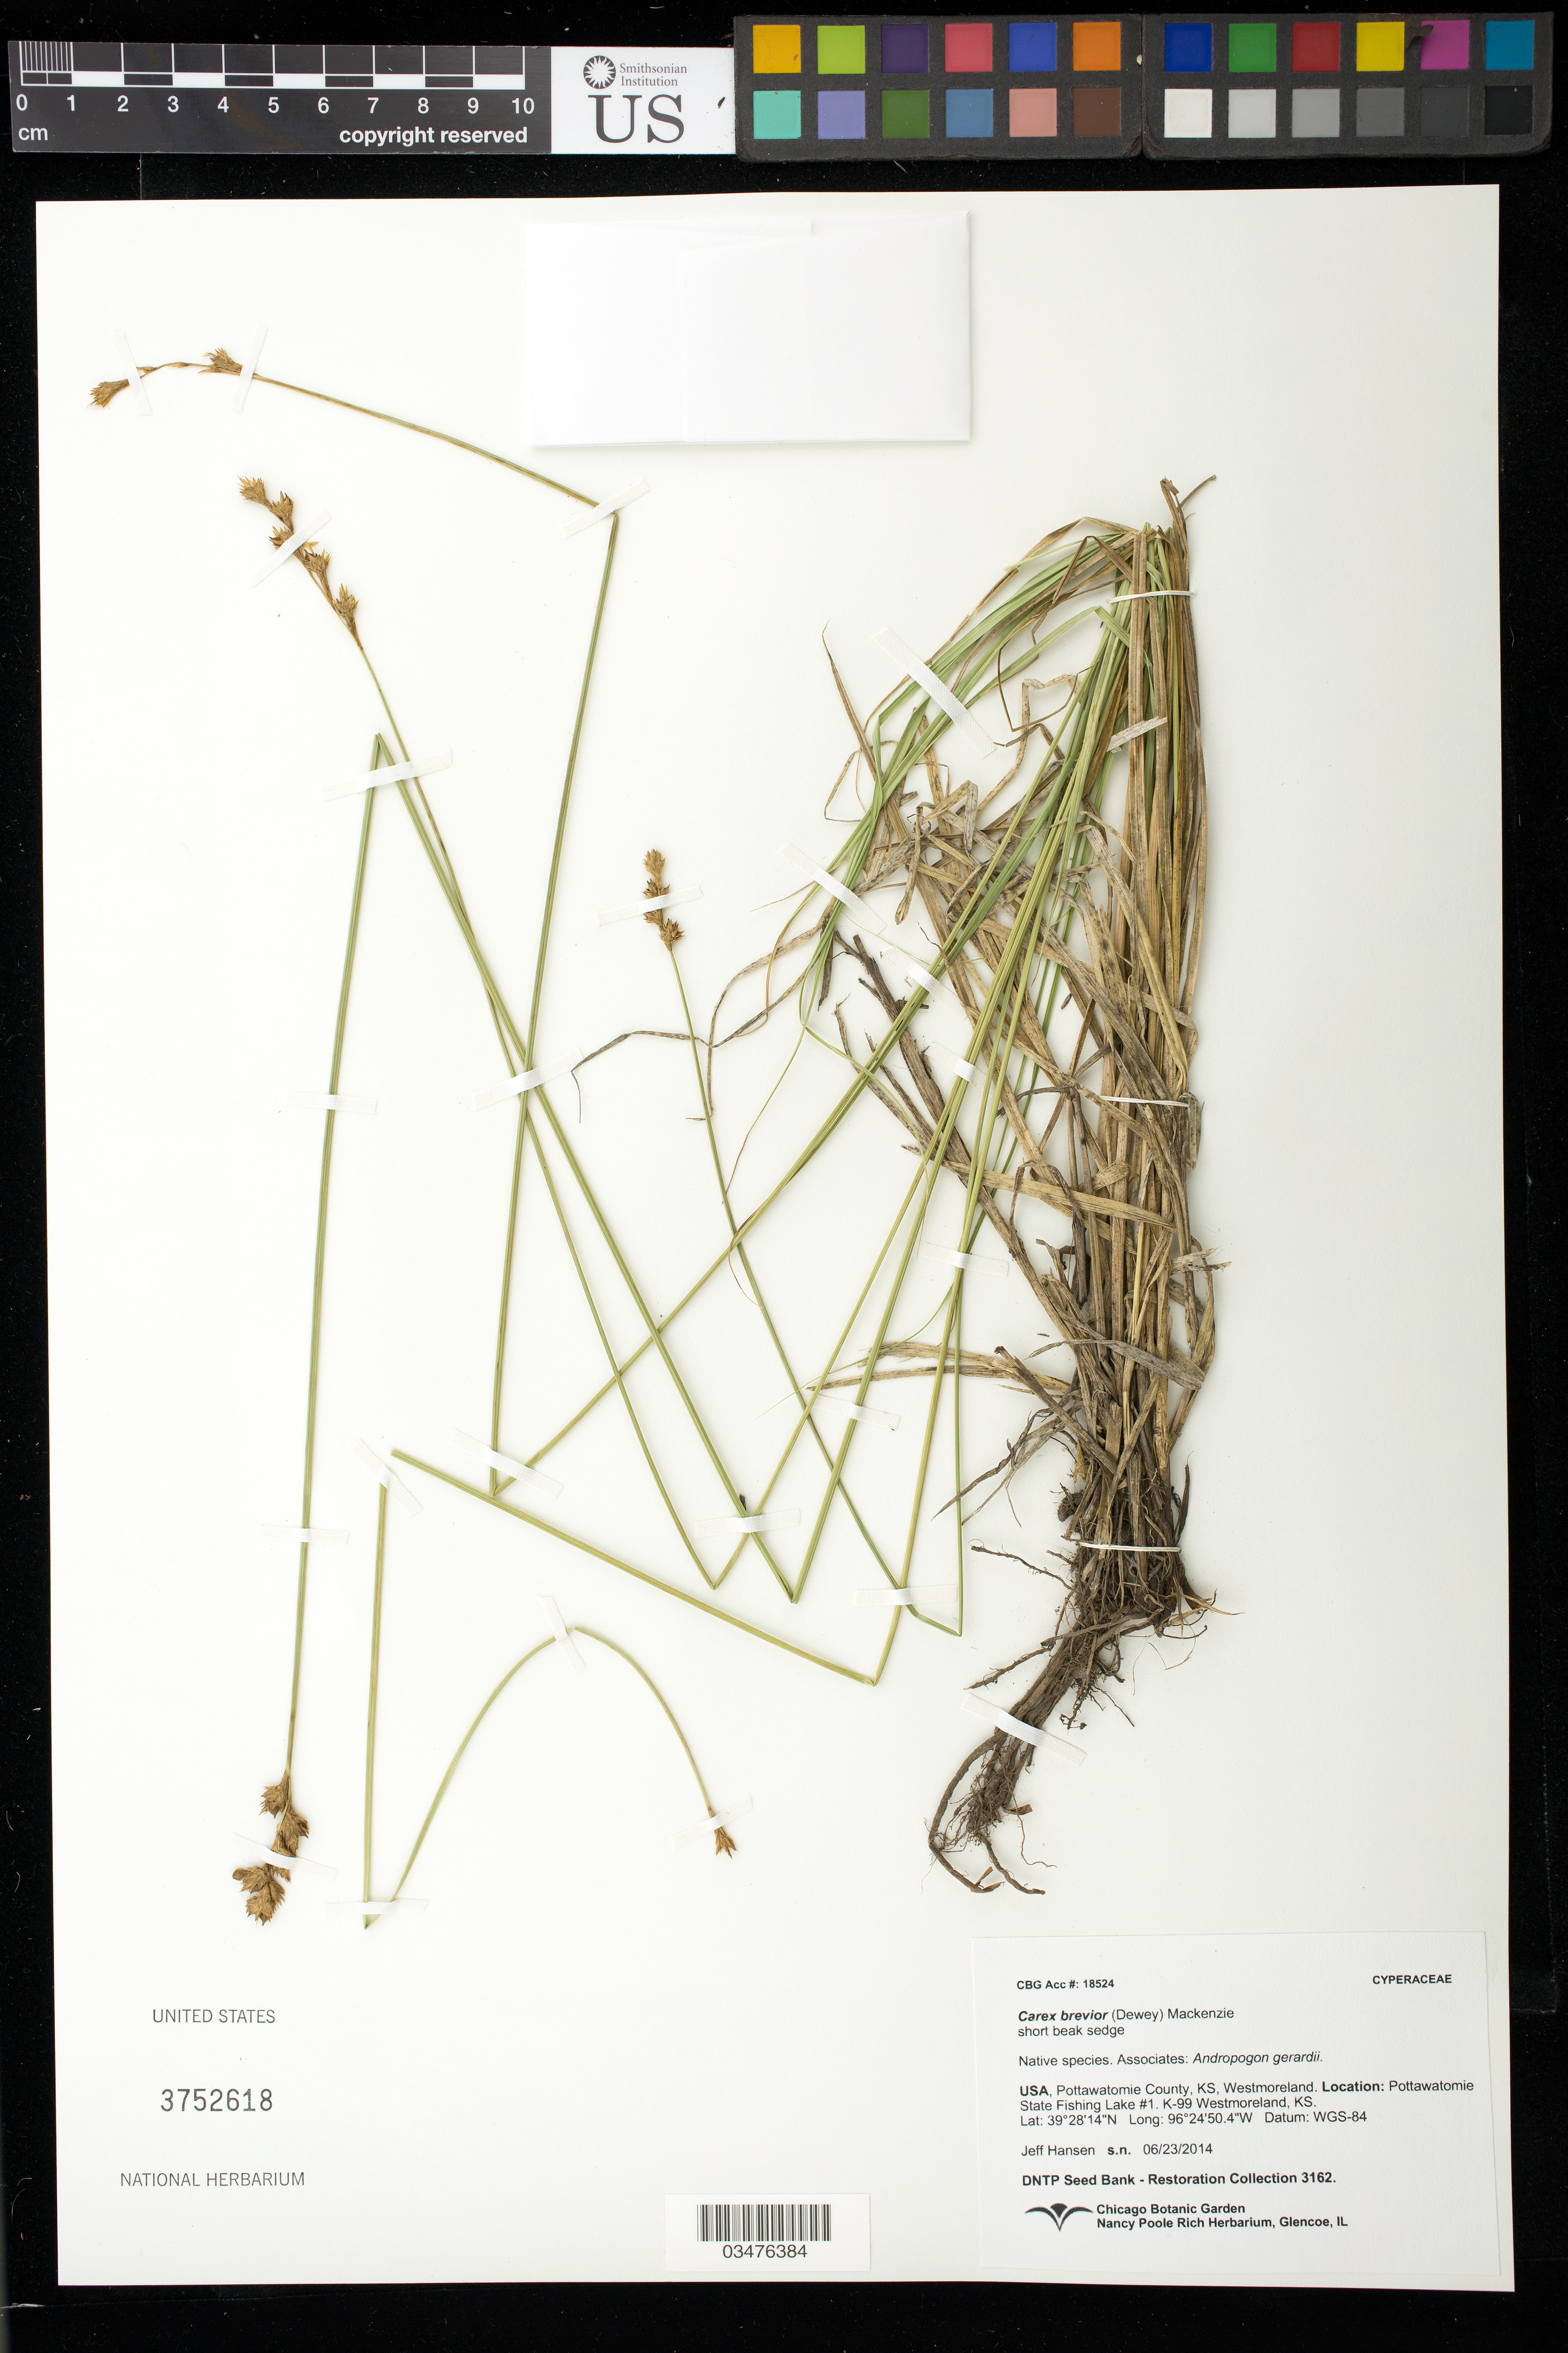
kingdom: Plantae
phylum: Tracheophyta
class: Liliopsida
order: Poales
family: Cyperaceae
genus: Carex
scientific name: Carex brevior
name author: (Dewey) Mack. ex Lunell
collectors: J. Hansen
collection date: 2014-06-23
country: United States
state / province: Kansas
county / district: Pottawatomie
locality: Westmoreland. Pottawatomie State Fishing Lake #1.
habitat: With Andropogon gerardii.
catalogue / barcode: US 3752618